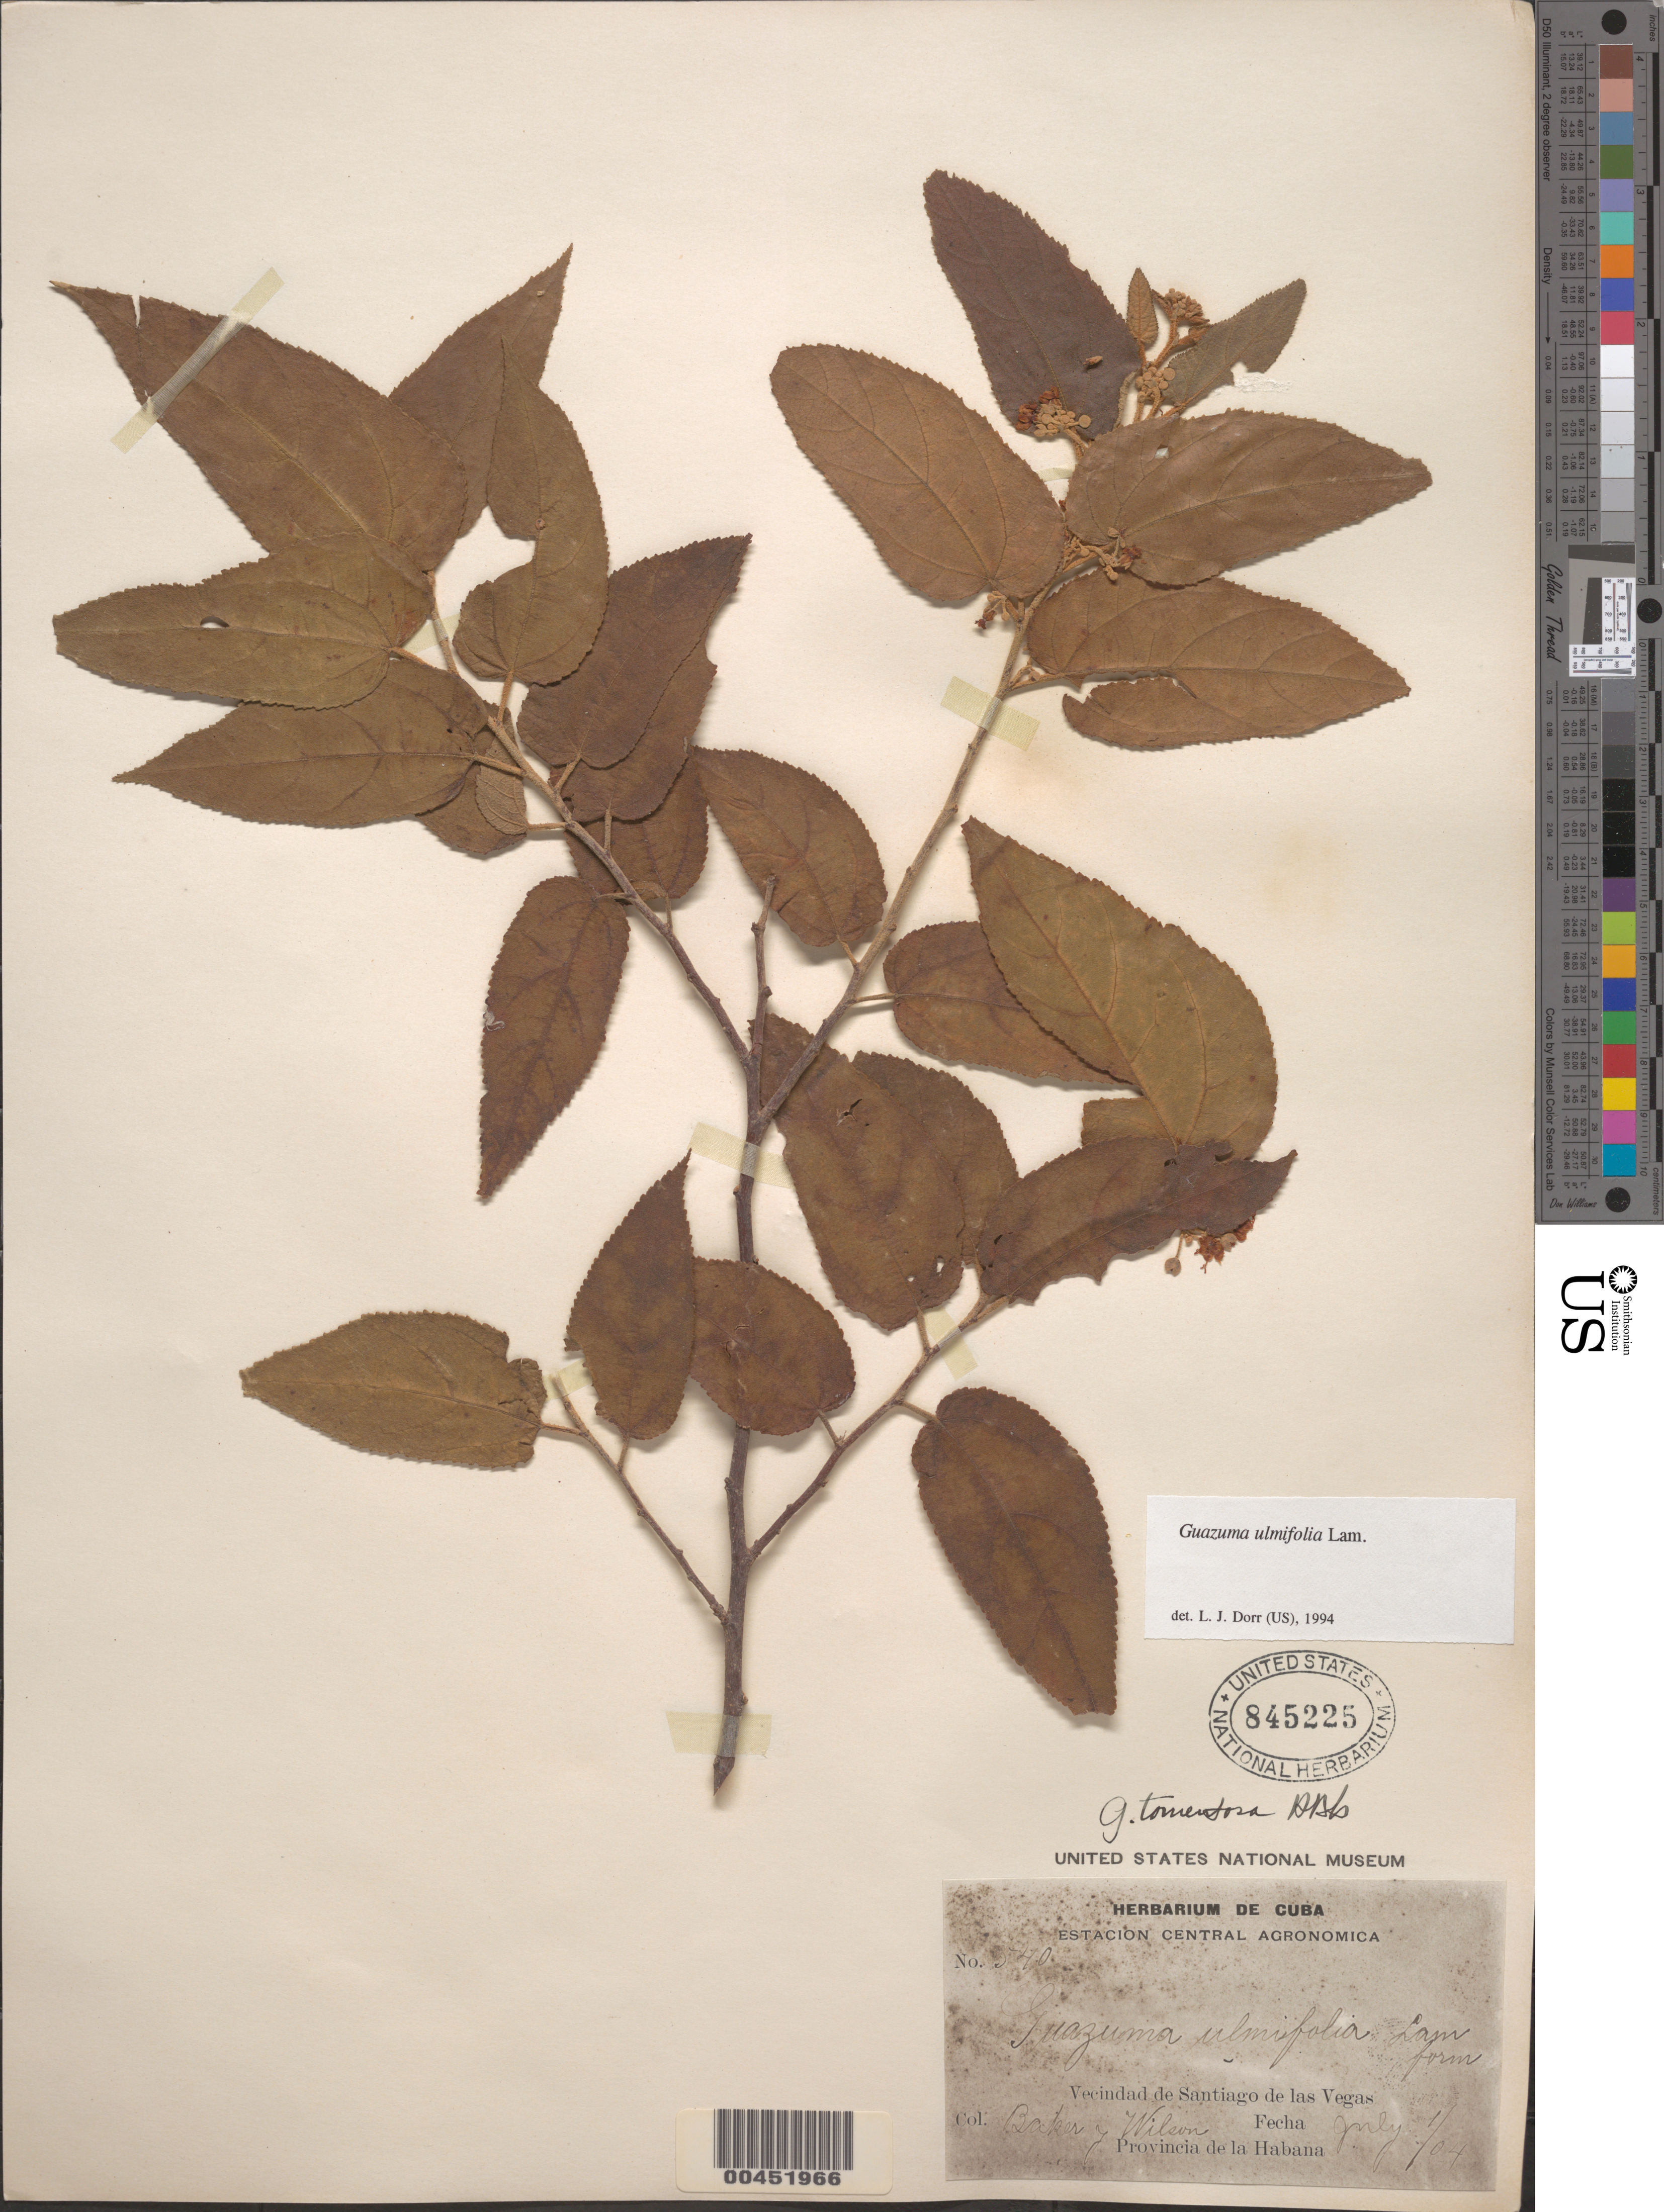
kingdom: Plantae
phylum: Tracheophyta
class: Magnoliopsida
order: Malvales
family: Malvaceae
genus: Guazuma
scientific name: Guazuma ulmifolia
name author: Lam.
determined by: Dorr, L. J., (BOT), Smithsonian Institution - National Museum of Natural History (UNITED STATES)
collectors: -- Baker & F. R. M. Wilson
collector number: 540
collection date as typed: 01 Jul 1904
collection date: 1904-07-01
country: Cuba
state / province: La Habana (city)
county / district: Santiago de las Vegas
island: Greater Antilles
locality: Vecindad de Santiago de las Vegas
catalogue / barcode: US 845225